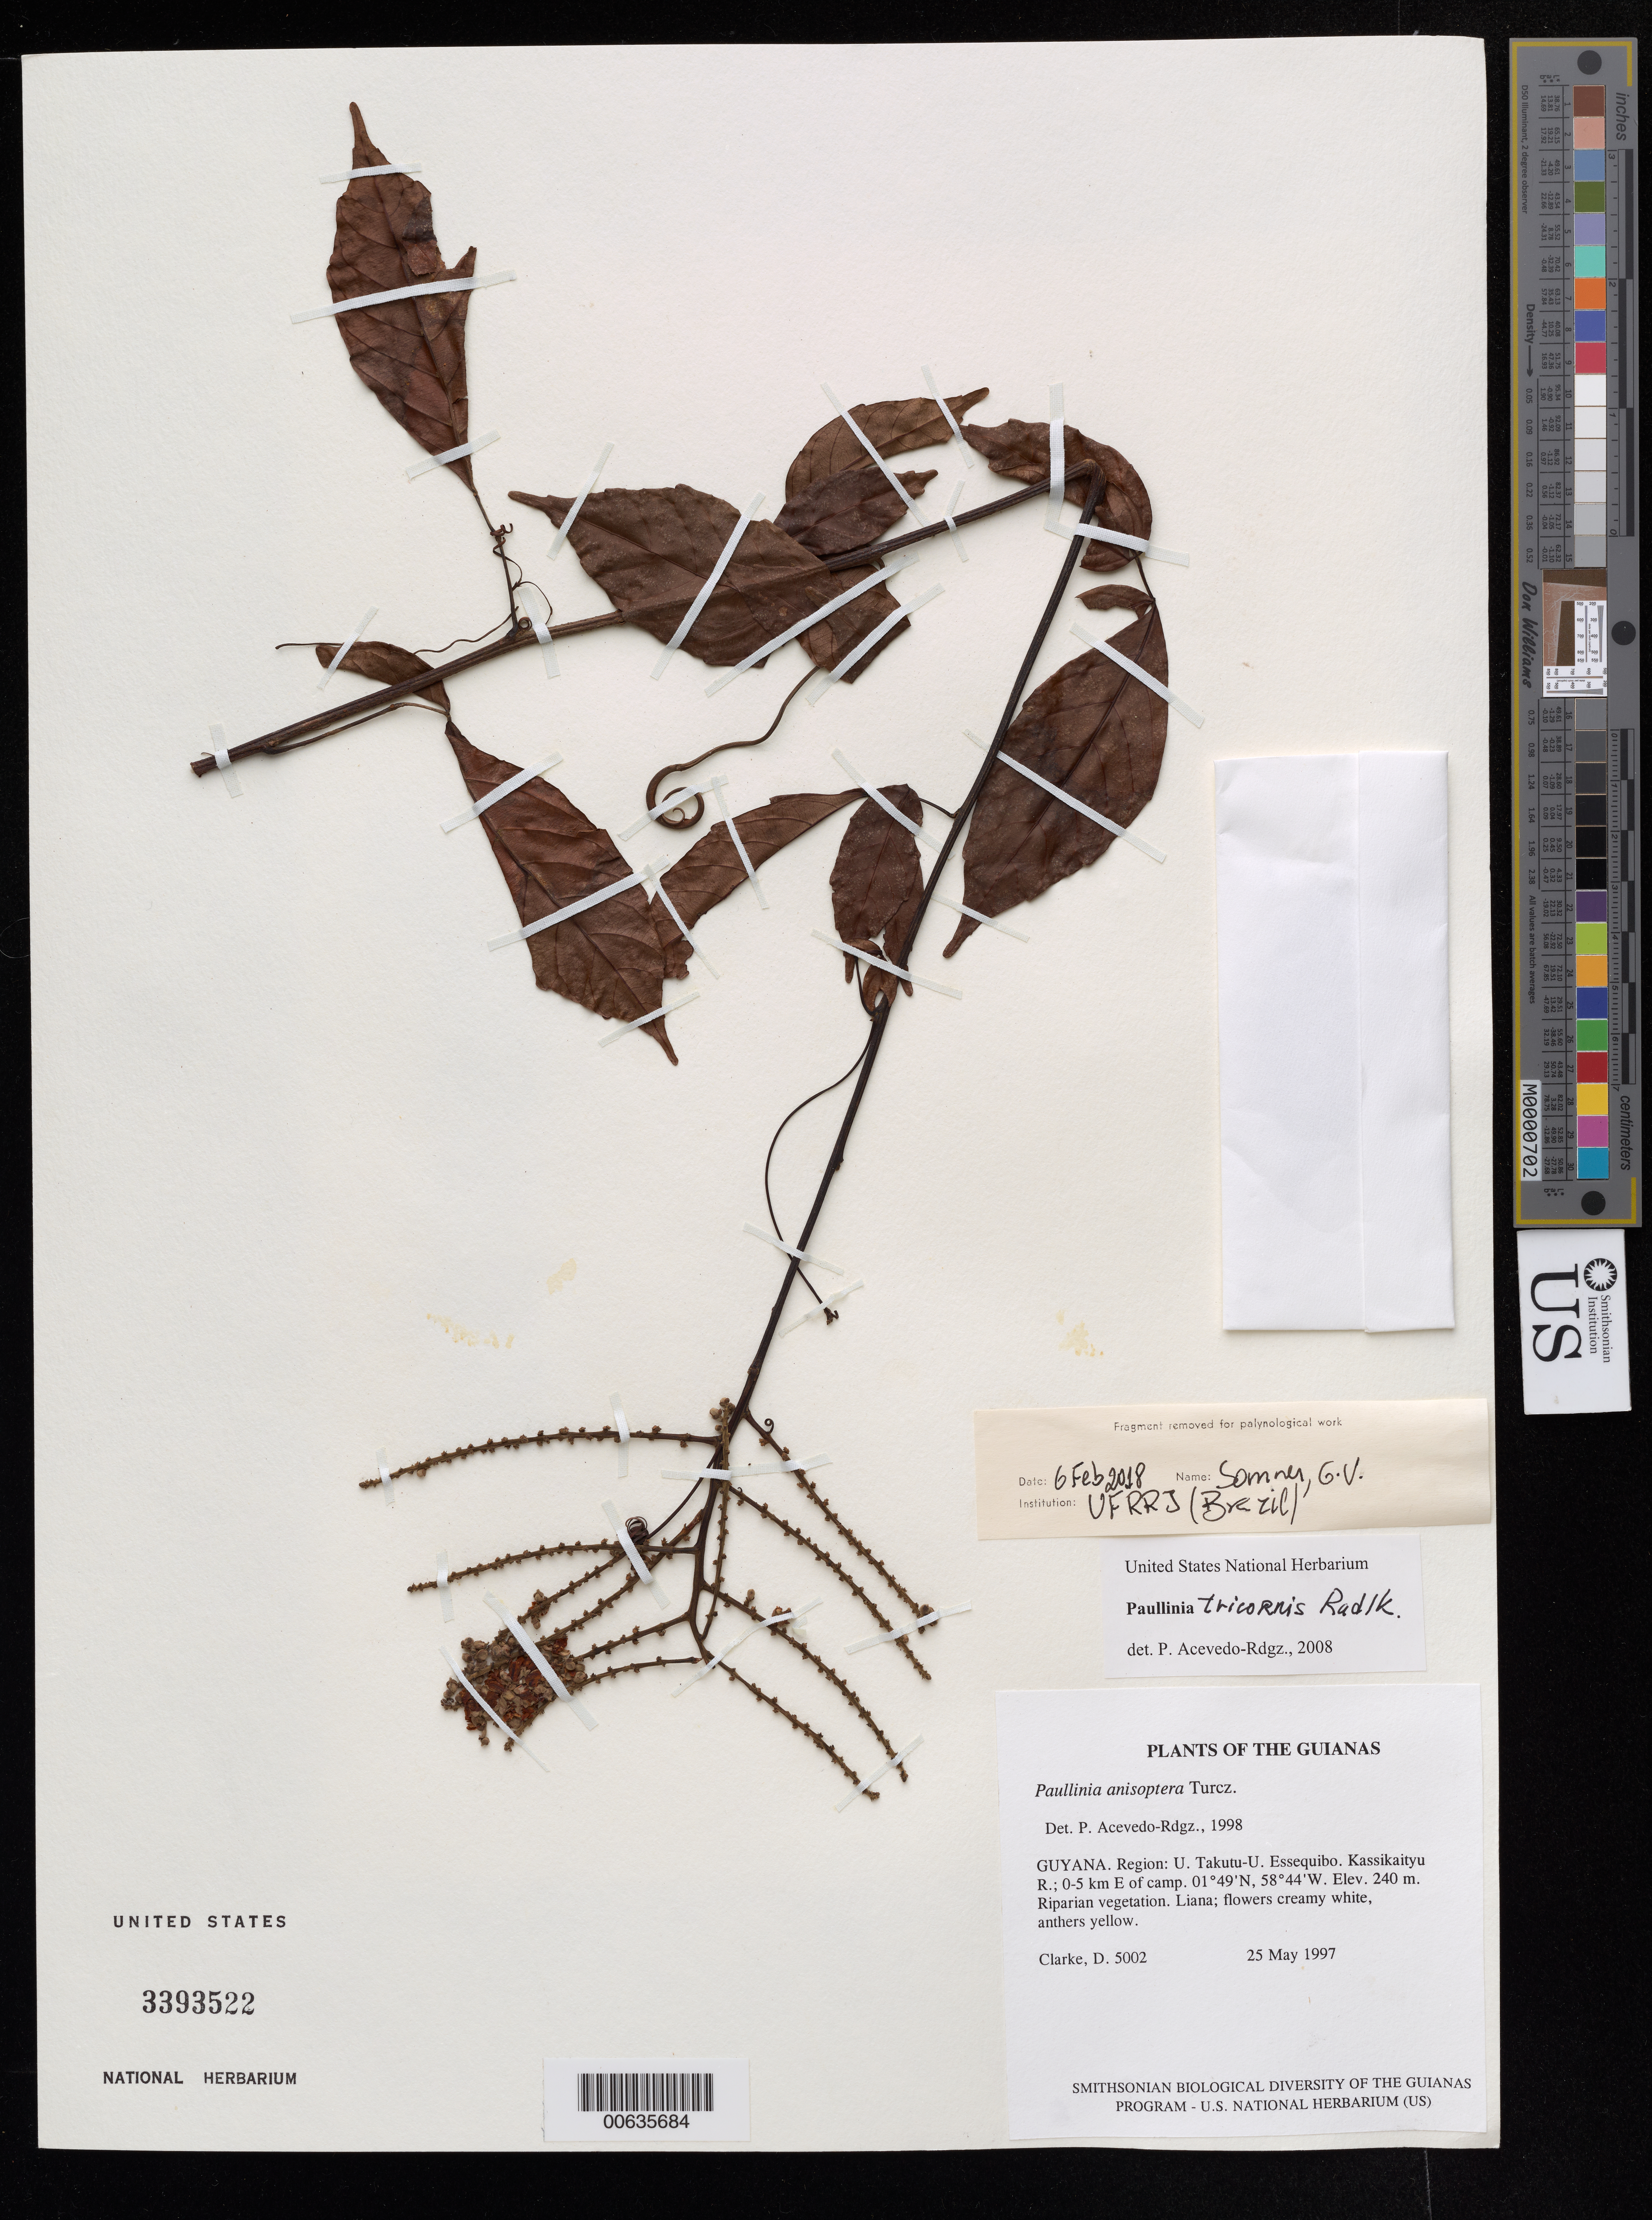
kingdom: Plantae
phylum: Tracheophyta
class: Magnoliopsida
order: Sapindales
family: Sapindaceae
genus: Paullinia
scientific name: Paullinia tricornis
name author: Radlk.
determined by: Acevedo-Rodríguez, P., (BOT), Smithsonian Institution - National Museum of Natural History (UNITED STATES)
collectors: H. D. Clarke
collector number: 5002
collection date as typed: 25 May 1997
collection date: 1997-05-25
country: Guyana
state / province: U. Takutu-U. Essequibo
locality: Kassikaityu R.; 0-5 km E of camp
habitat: Riparian vegetation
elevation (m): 240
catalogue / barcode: US 3393522